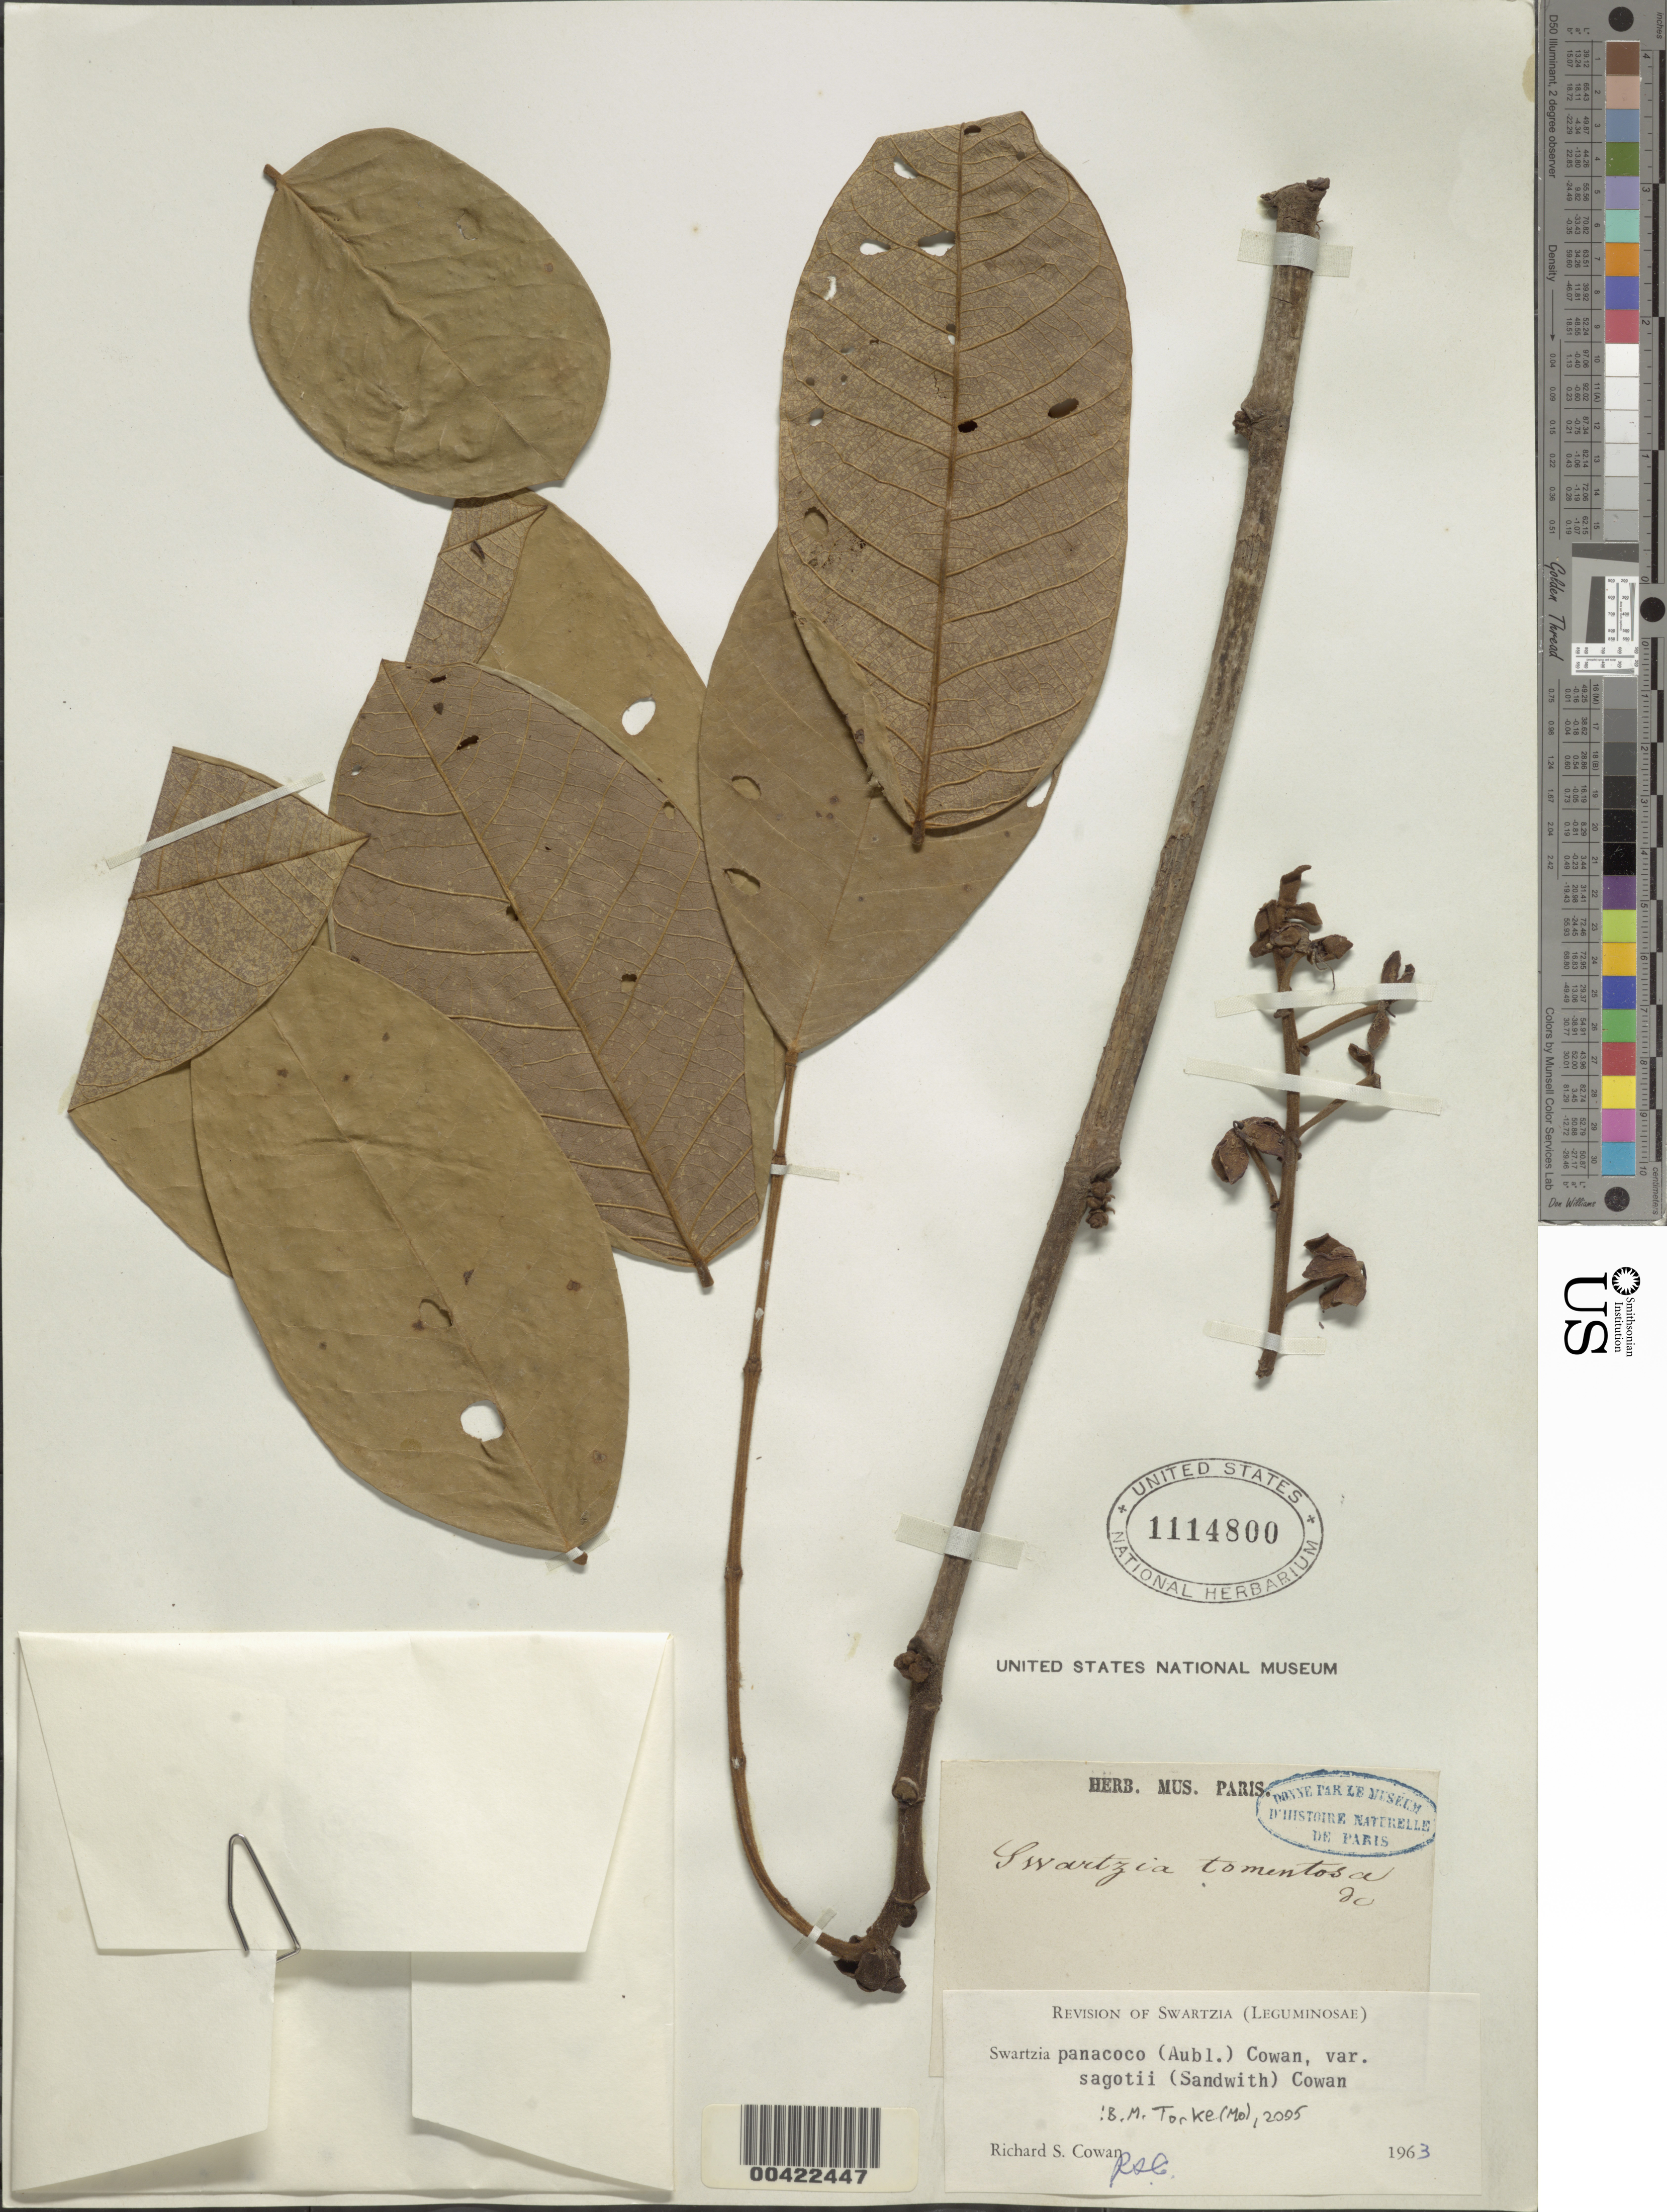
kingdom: Plantae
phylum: Tracheophyta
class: Magnoliopsida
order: Fabales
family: Fabaceae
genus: Swartzia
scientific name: Swartzia panacoco var. sagotii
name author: (Sandwith) R.S. Cowan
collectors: W. Weingart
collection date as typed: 09 Apr 1914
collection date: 1914-04-09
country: Germany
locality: Gorgenthal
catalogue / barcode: US 1114800